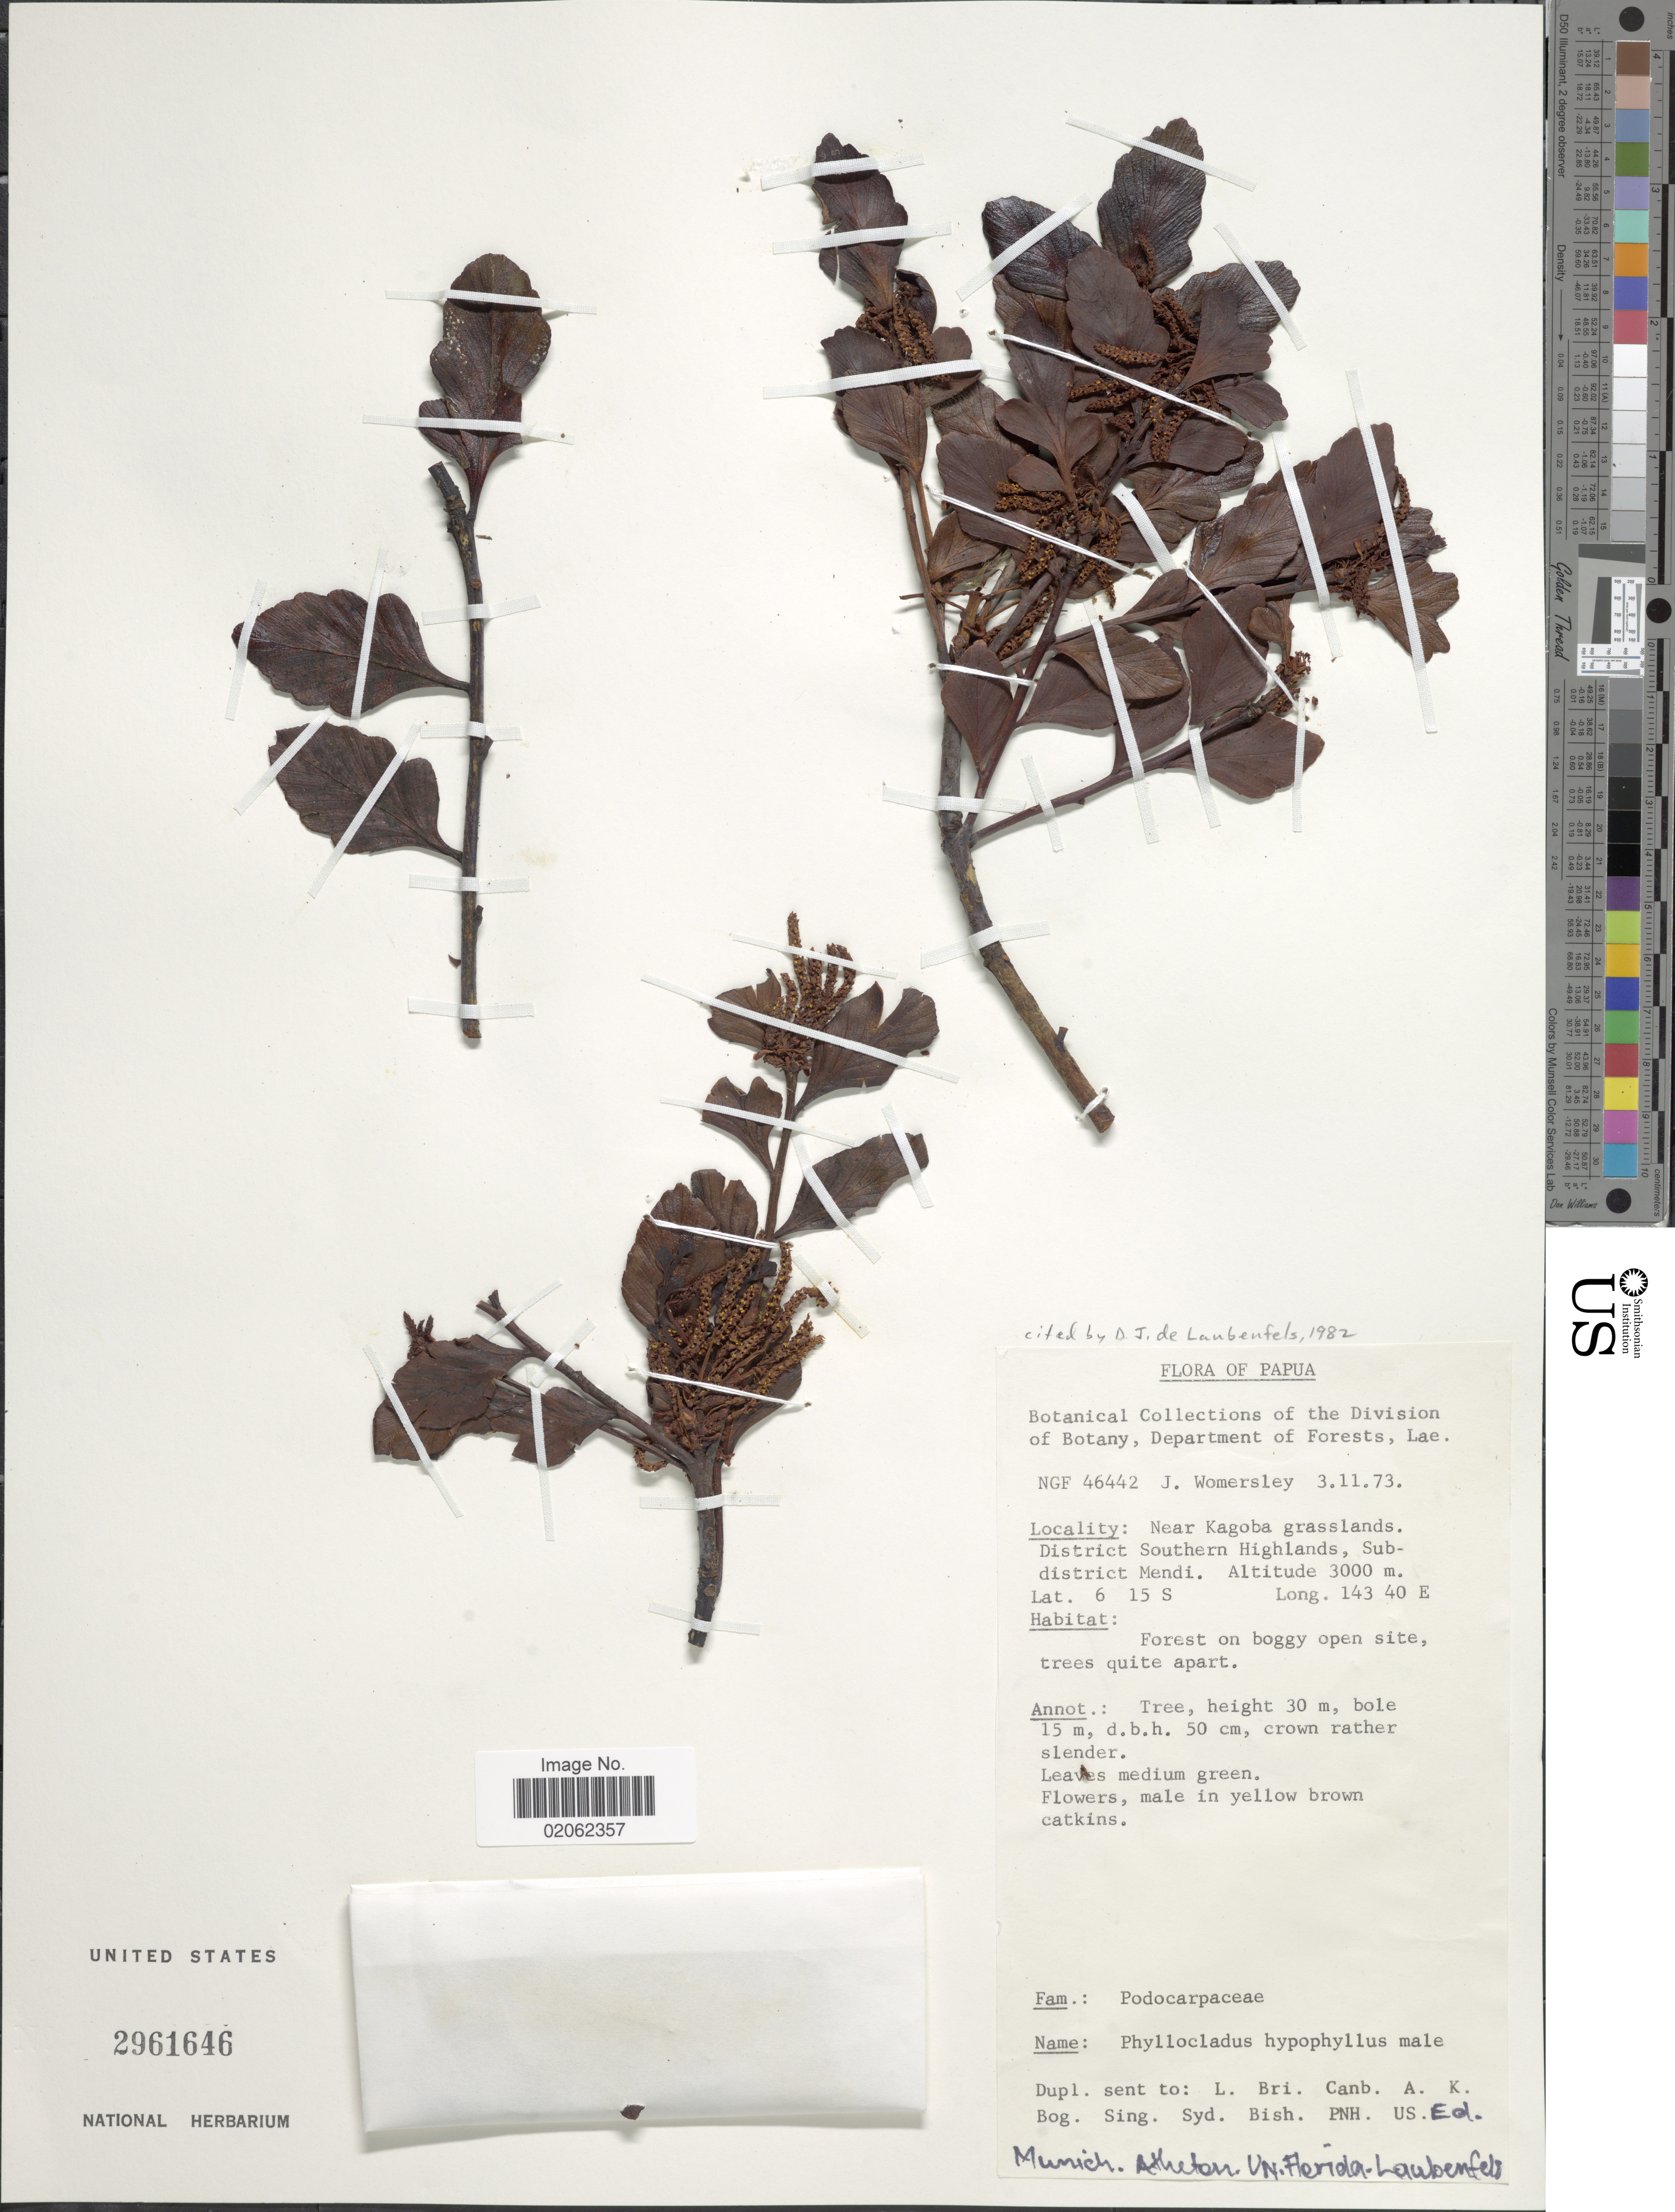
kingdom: Plantae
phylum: Tracheophyta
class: Pinopsida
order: Pinales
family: Phyllocladaceae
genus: Phyllocladus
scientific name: Phyllocladus hypophyllus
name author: Hook. f.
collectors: J. S. Womersley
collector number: NGF 46442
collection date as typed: Transcribed d/m/y: 3/11/73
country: Papua New Guinea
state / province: Southern Highlands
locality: Near Kagoba grasslands. District Southern Highlands, Subdistrict Mendi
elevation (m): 3000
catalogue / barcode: US 2961646